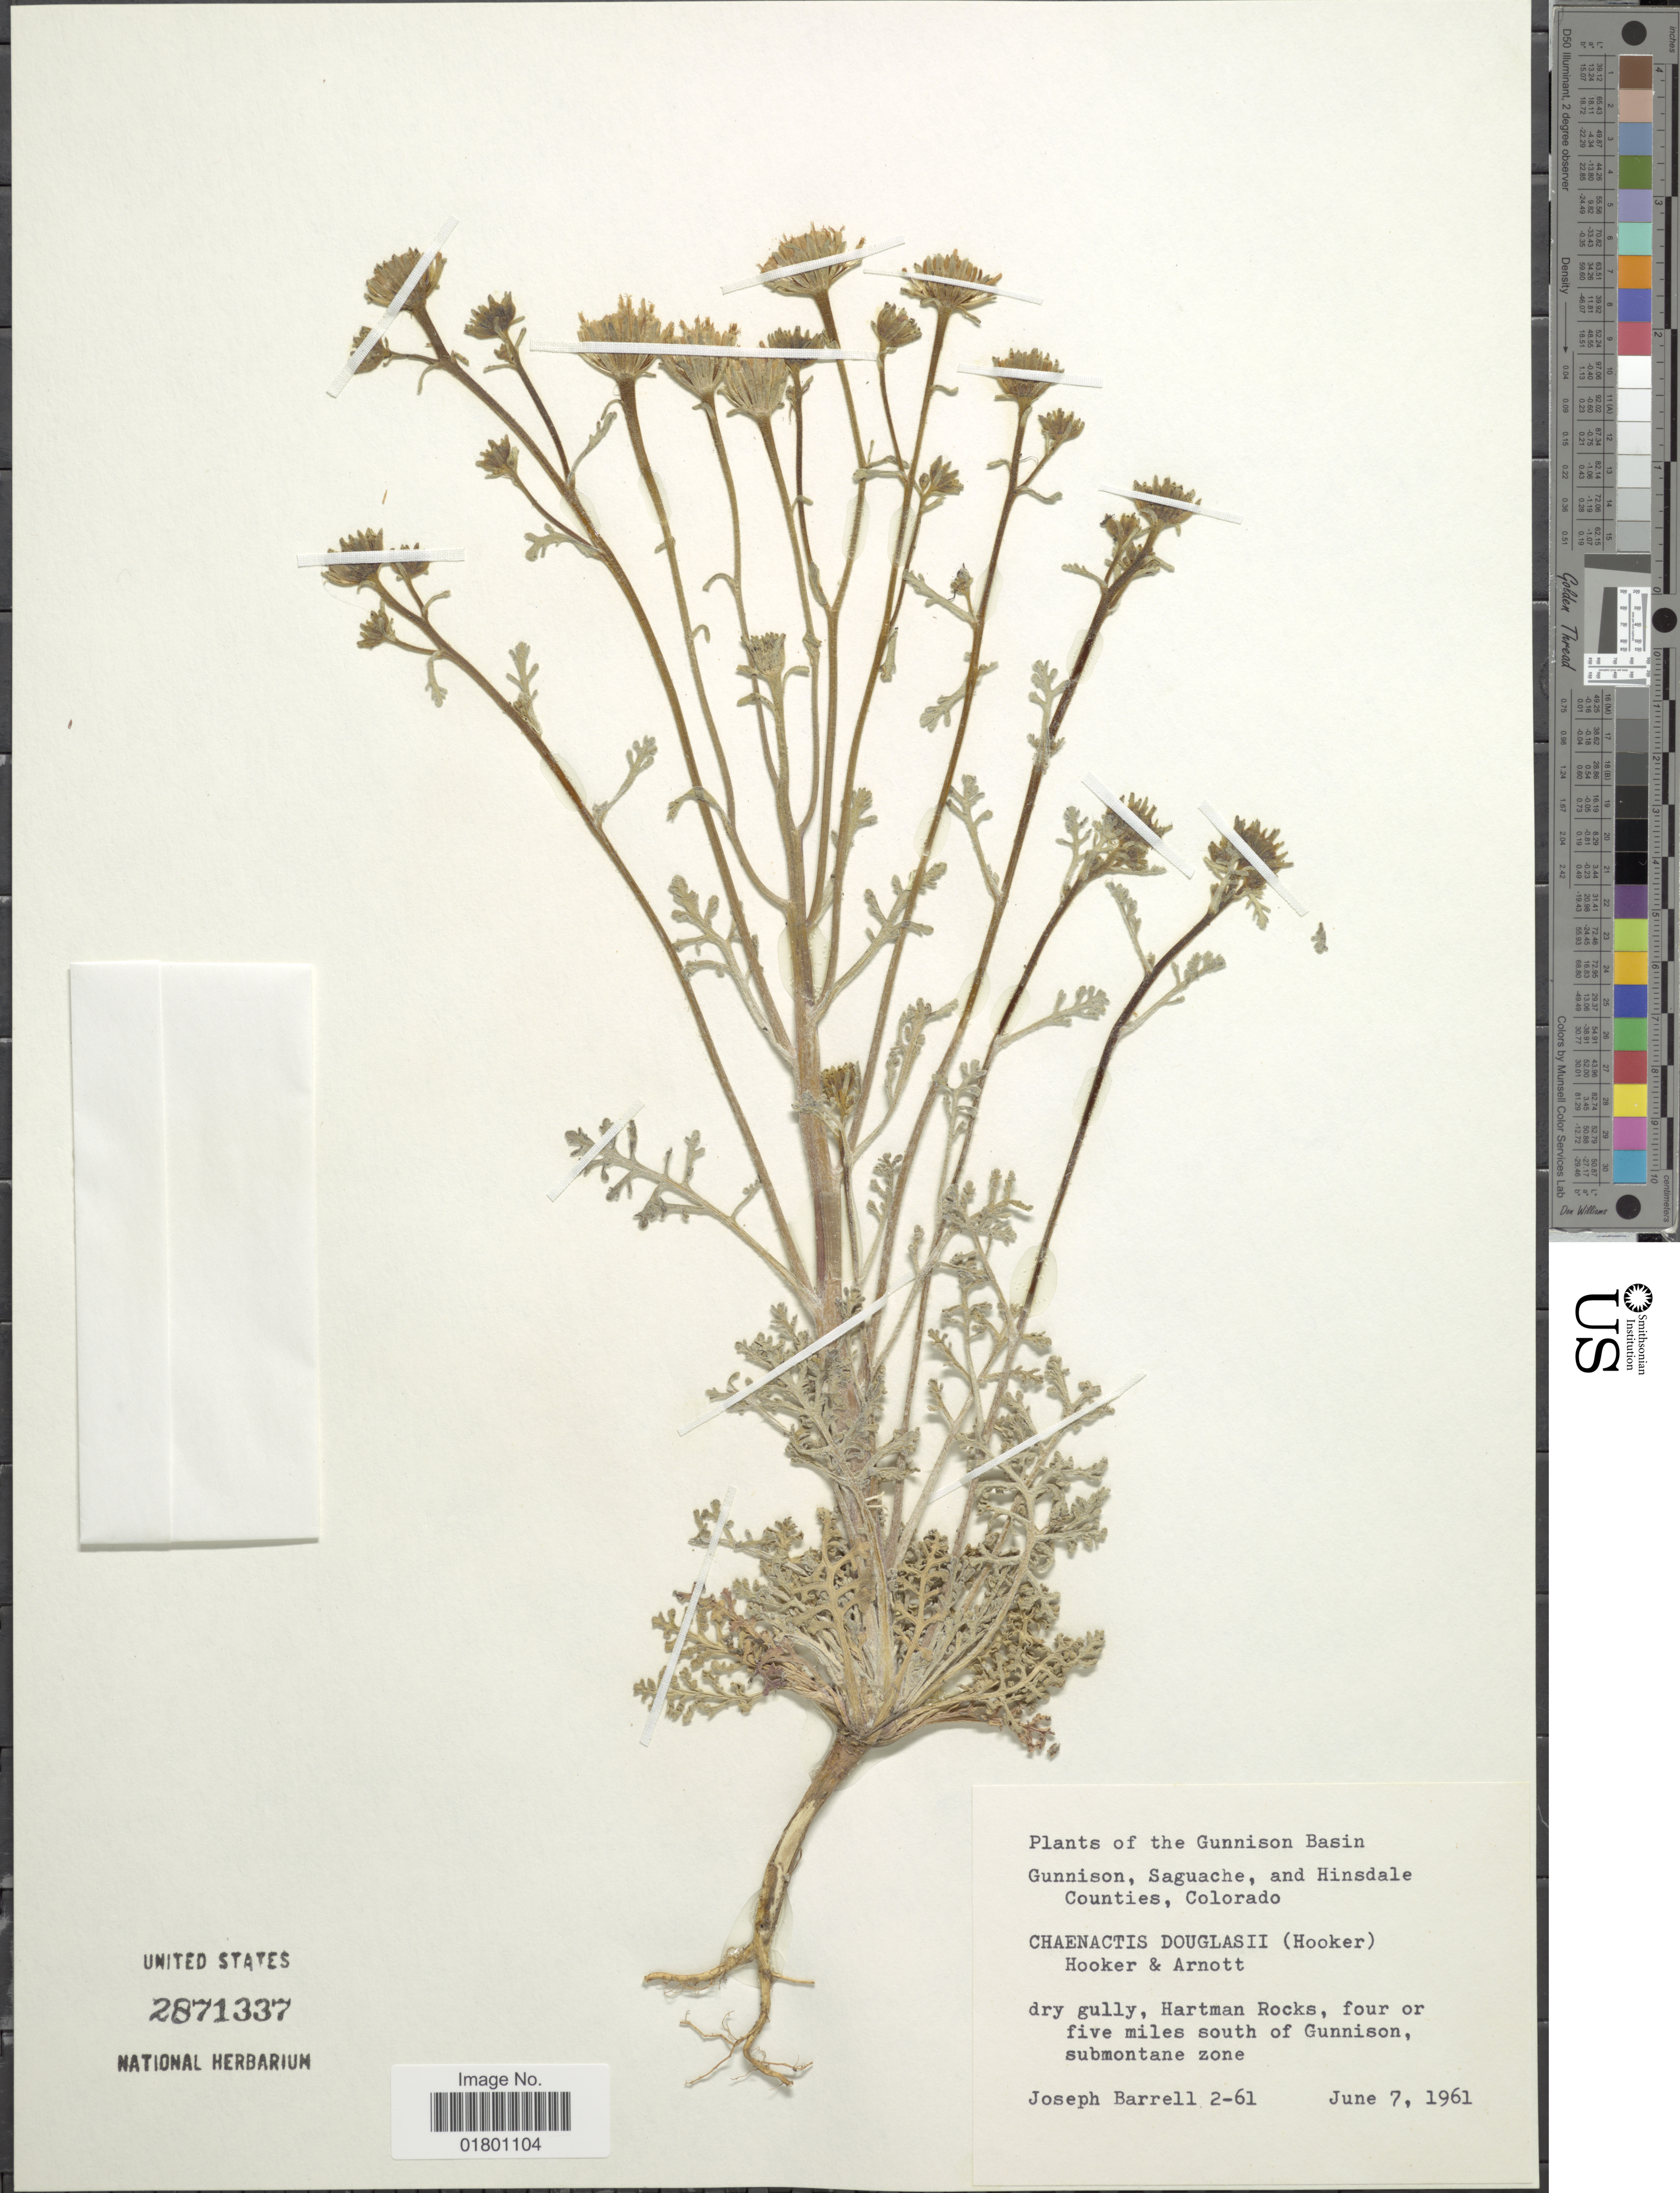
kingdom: Plantae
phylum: Tracheophyta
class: Magnoliopsida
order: Asterales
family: Asteraceae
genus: Chaenactis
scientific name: Chaenactis douglasii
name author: Hook. & Arn.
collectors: J. Barrell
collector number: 2-61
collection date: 1961-06-07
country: United States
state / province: Colorado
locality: Gunnison Basin, Gunnison, Saguache, and Hinsdale Counties, dry gully, Hartman Rocks, four or five miles south of Gunnison, submontane zone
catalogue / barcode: US 2871337